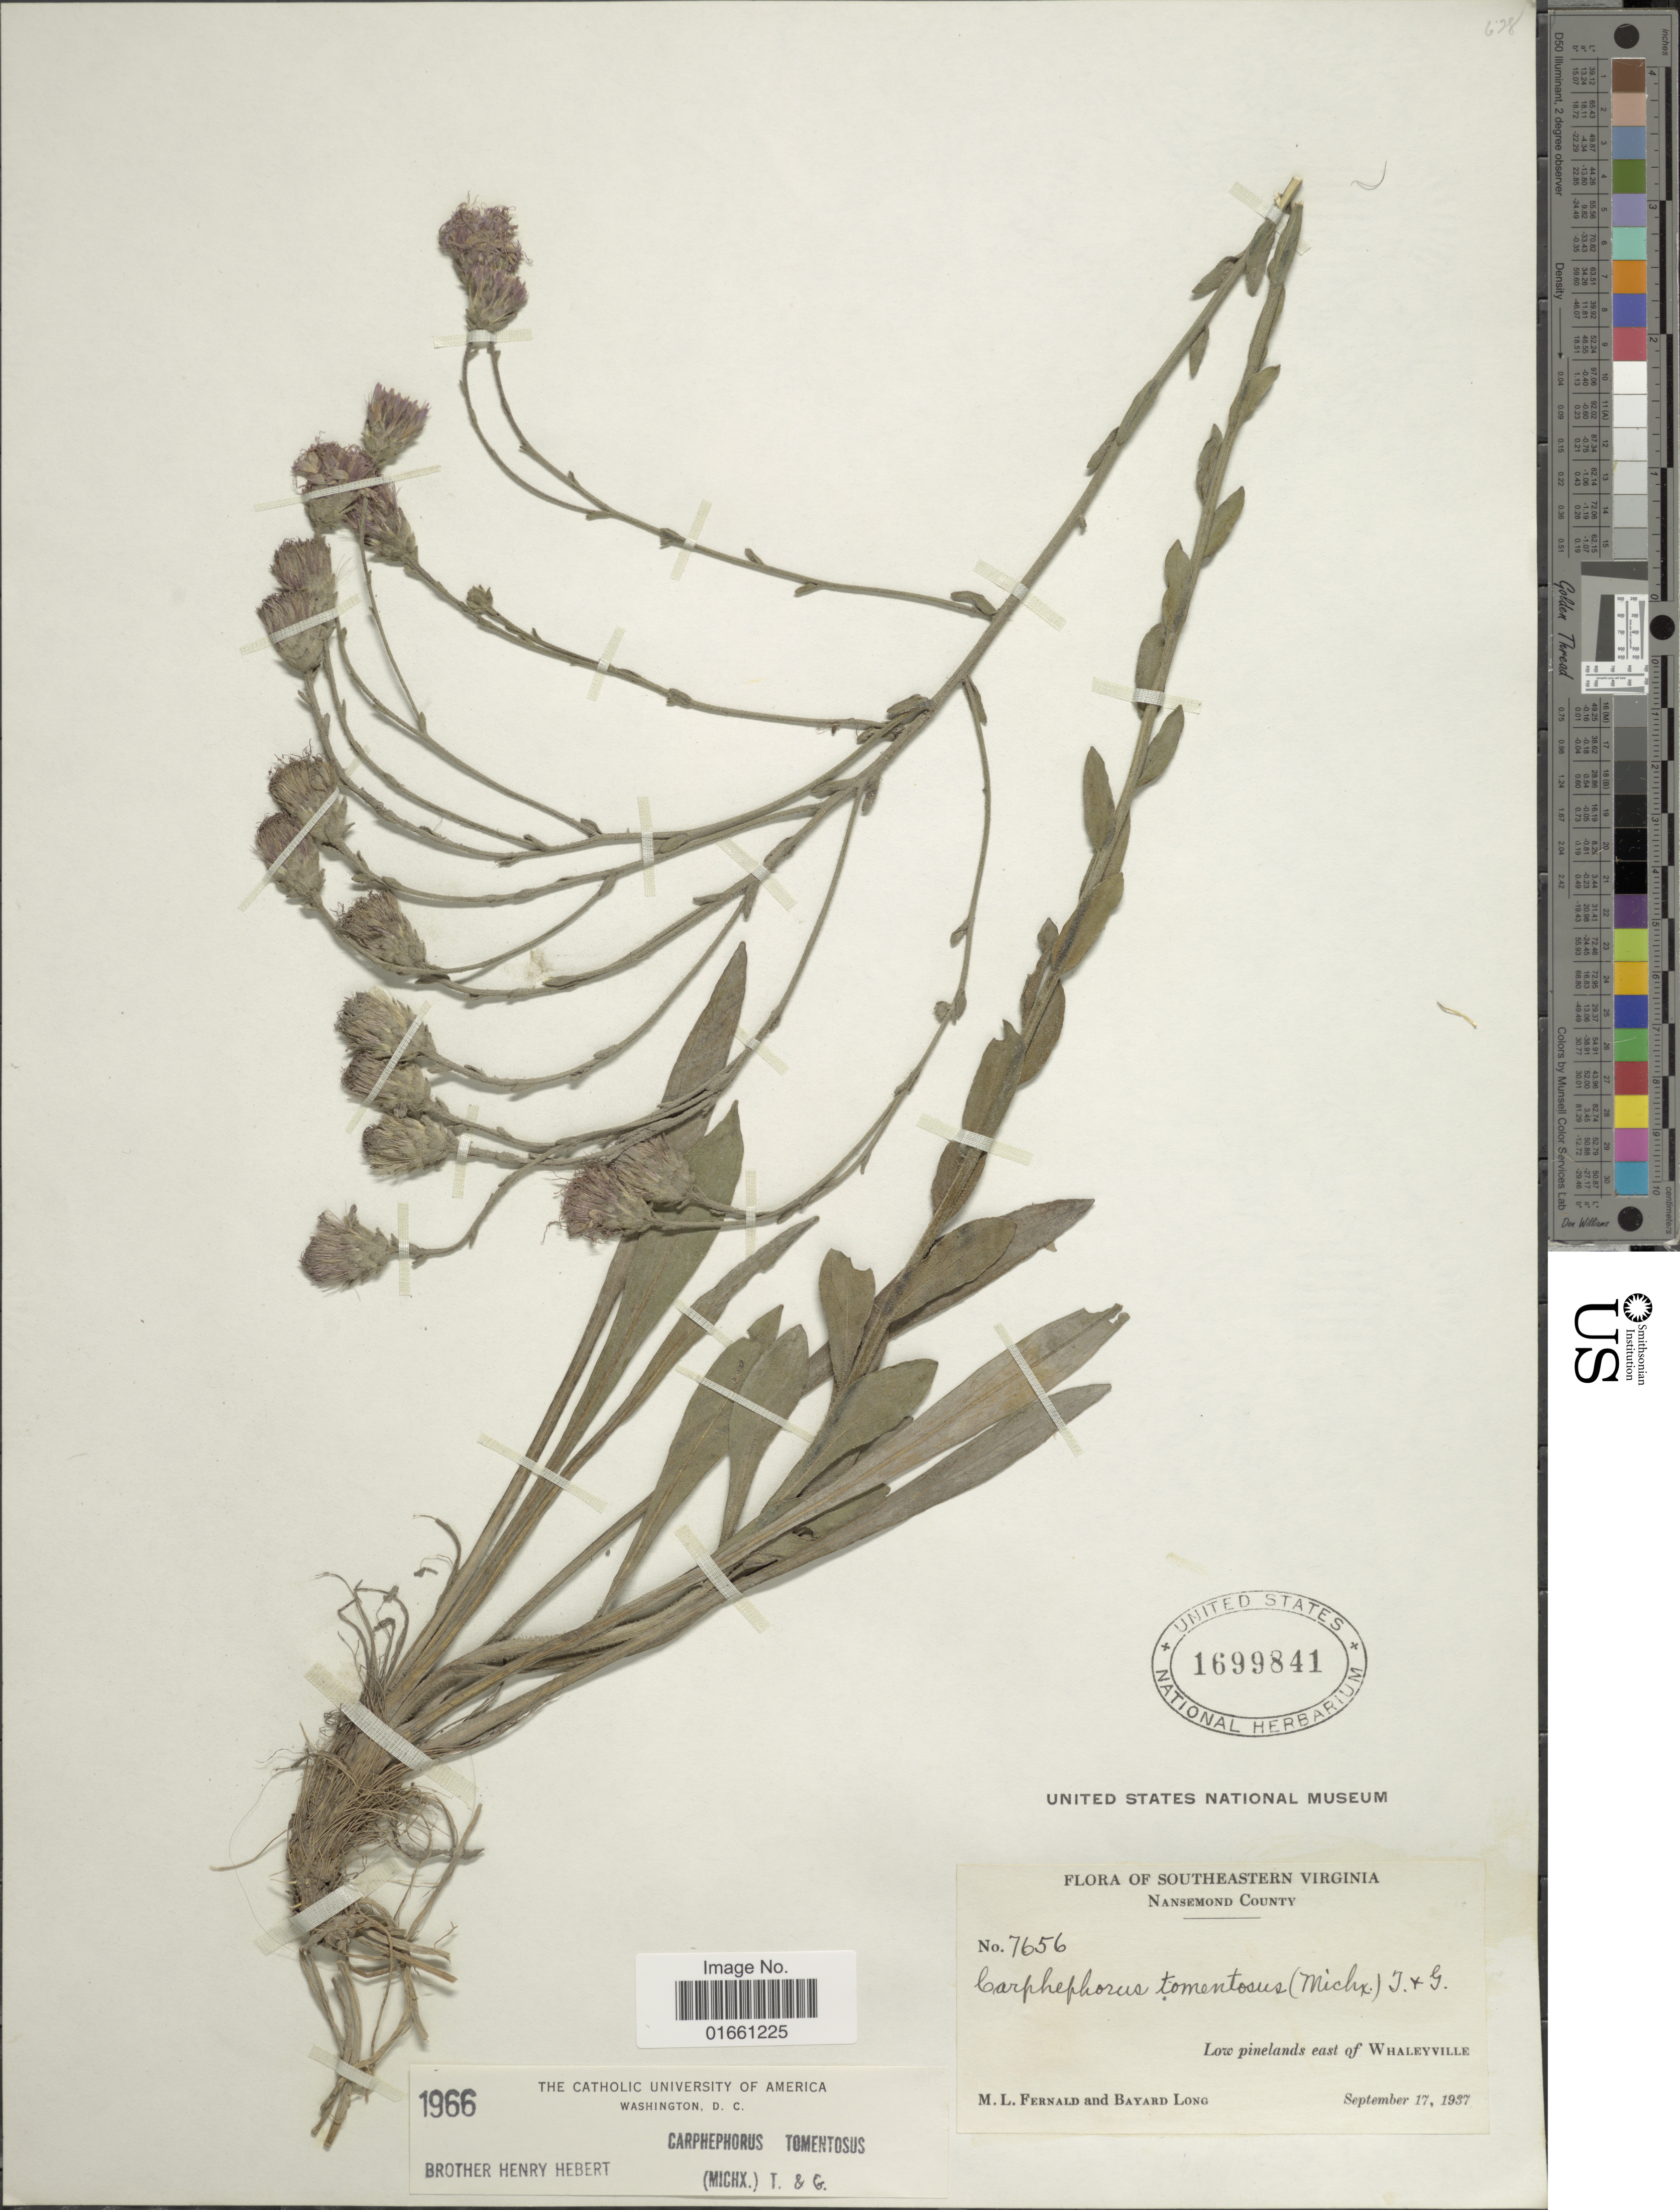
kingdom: Plantae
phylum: Tracheophyta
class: Magnoliopsida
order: Asterales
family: Asteraceae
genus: Carphephorus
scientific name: Carphephorus tomentosus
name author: (Michaux) Torr. & A. Gray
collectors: M. L. Fernald & B. Long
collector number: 7656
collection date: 1937-09-17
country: United States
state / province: Virginia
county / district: City of Suffolk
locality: Southeastern Virginia, Nansemond County, Low Pinelands East of Whaleyville.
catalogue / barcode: US 1699841